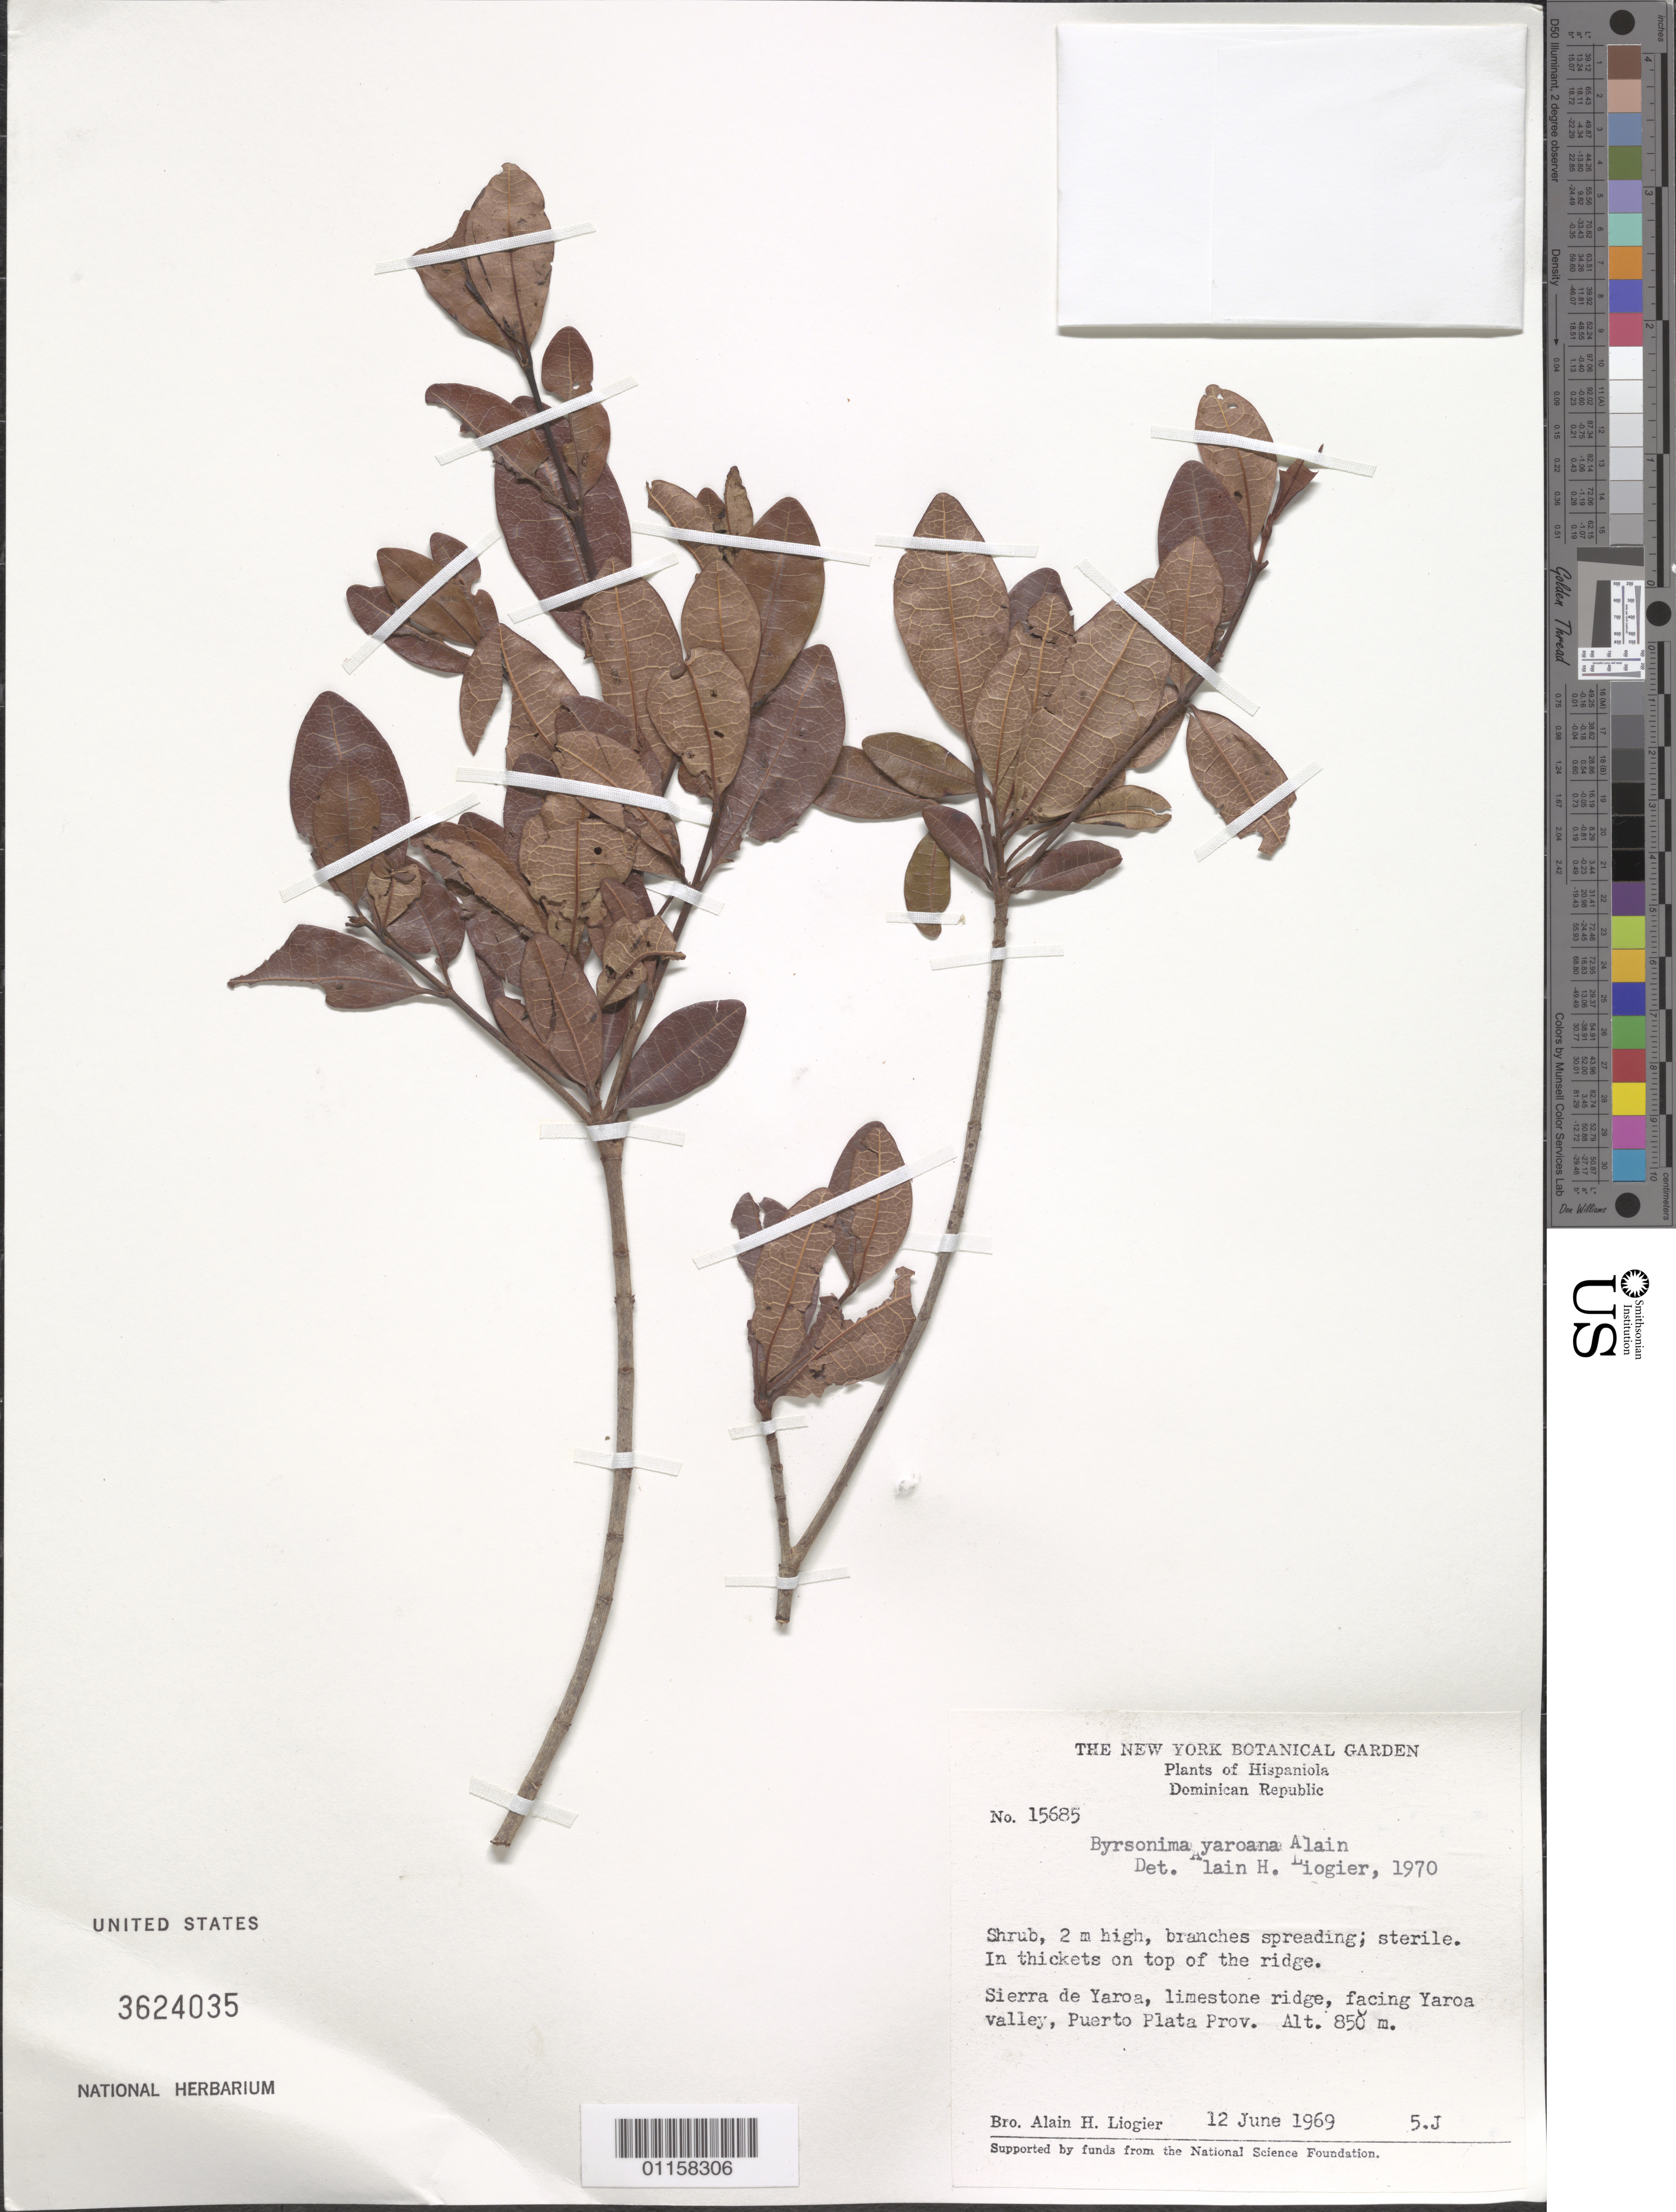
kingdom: Plantae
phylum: Tracheophyta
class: Magnoliopsida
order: Malpighiales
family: Malpighiaceae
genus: Byrsonima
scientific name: Byrsonima yaroana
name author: Alain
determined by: Liogier, Alain H.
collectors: A. H. Liogier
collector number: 15685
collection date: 1969-06-12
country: Dominican Republic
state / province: Puerto Plata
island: Hispaniola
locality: Sierra de Yaros, facing Yaroa Valley.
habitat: In thickets on top of the ridge.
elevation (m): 850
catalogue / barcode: US 3624035